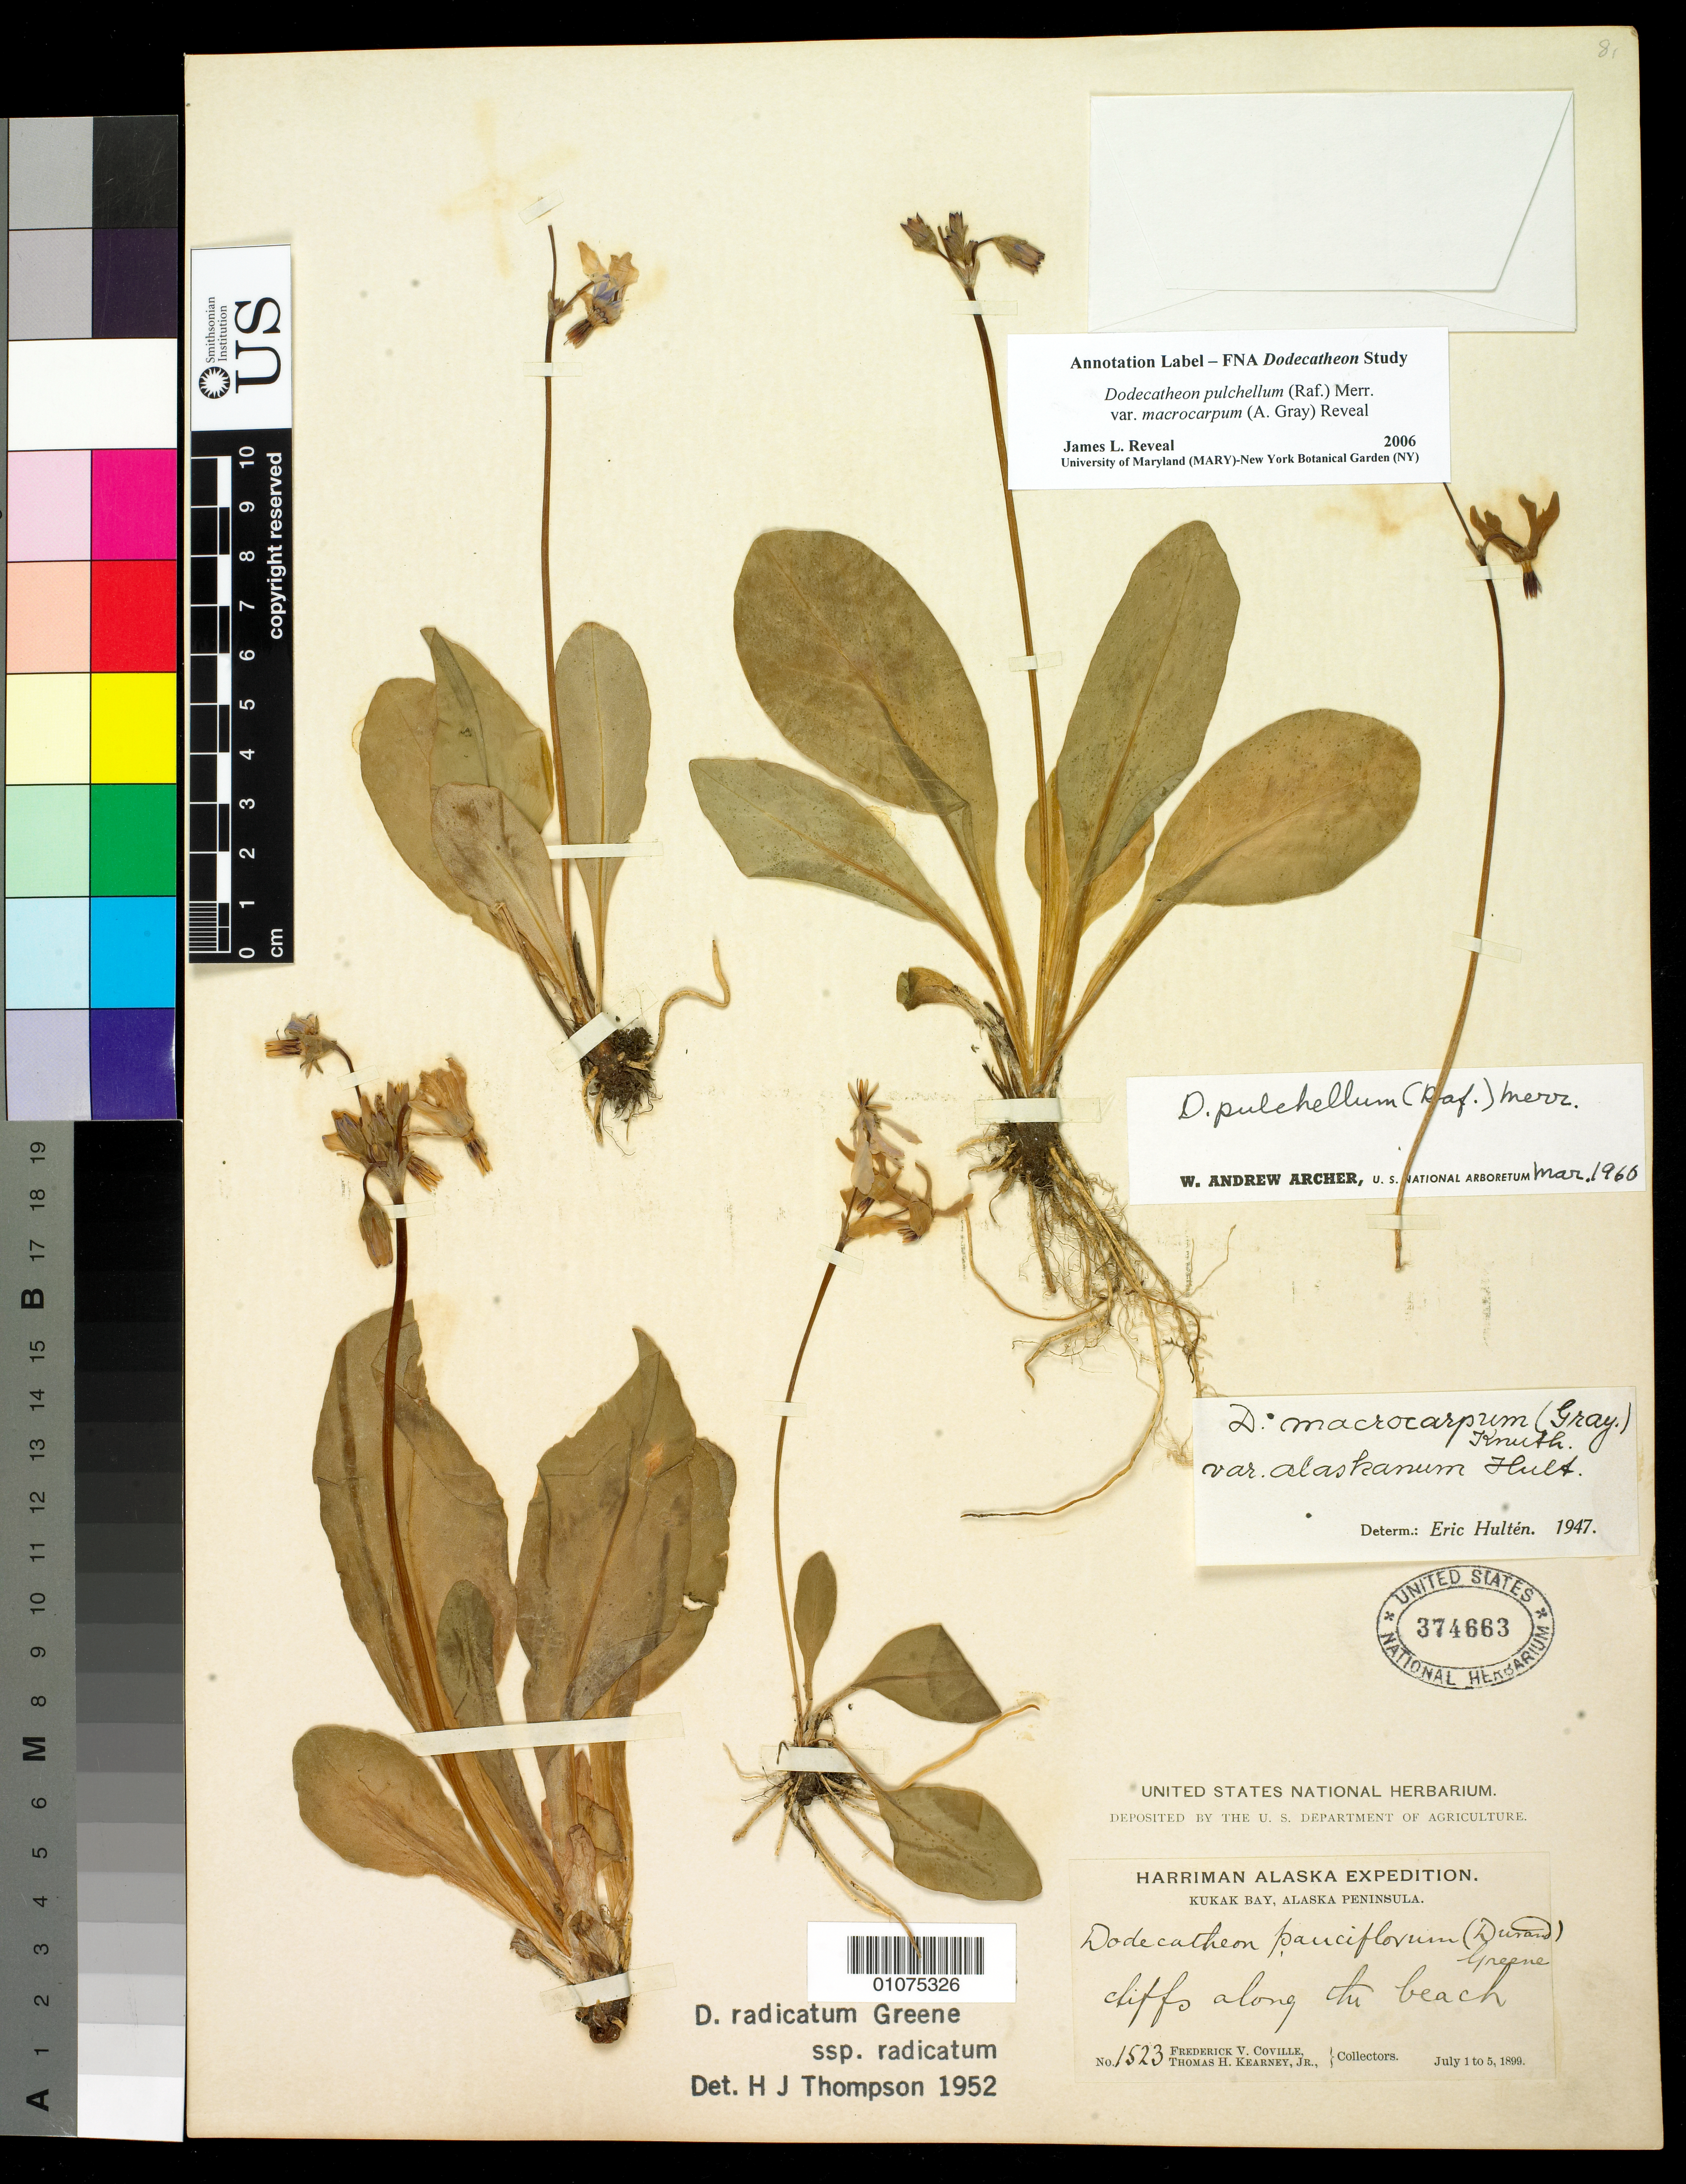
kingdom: Plantae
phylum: Tracheophyta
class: Magnoliopsida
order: Ericales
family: Primulaceae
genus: Dodecatheon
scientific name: Dodecatheon pulchellum var. macrocarpum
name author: (A. Gray) Reveal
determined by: Reveal, J. L.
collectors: F. V. Coville & T. H. Kearney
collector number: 1523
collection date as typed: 1 Jul 1899 to 5 Jul 1899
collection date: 1899-07-01/1899-07-05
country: United States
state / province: Alaska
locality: Kukak Bay, Alaska Peninsula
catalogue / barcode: US 374663